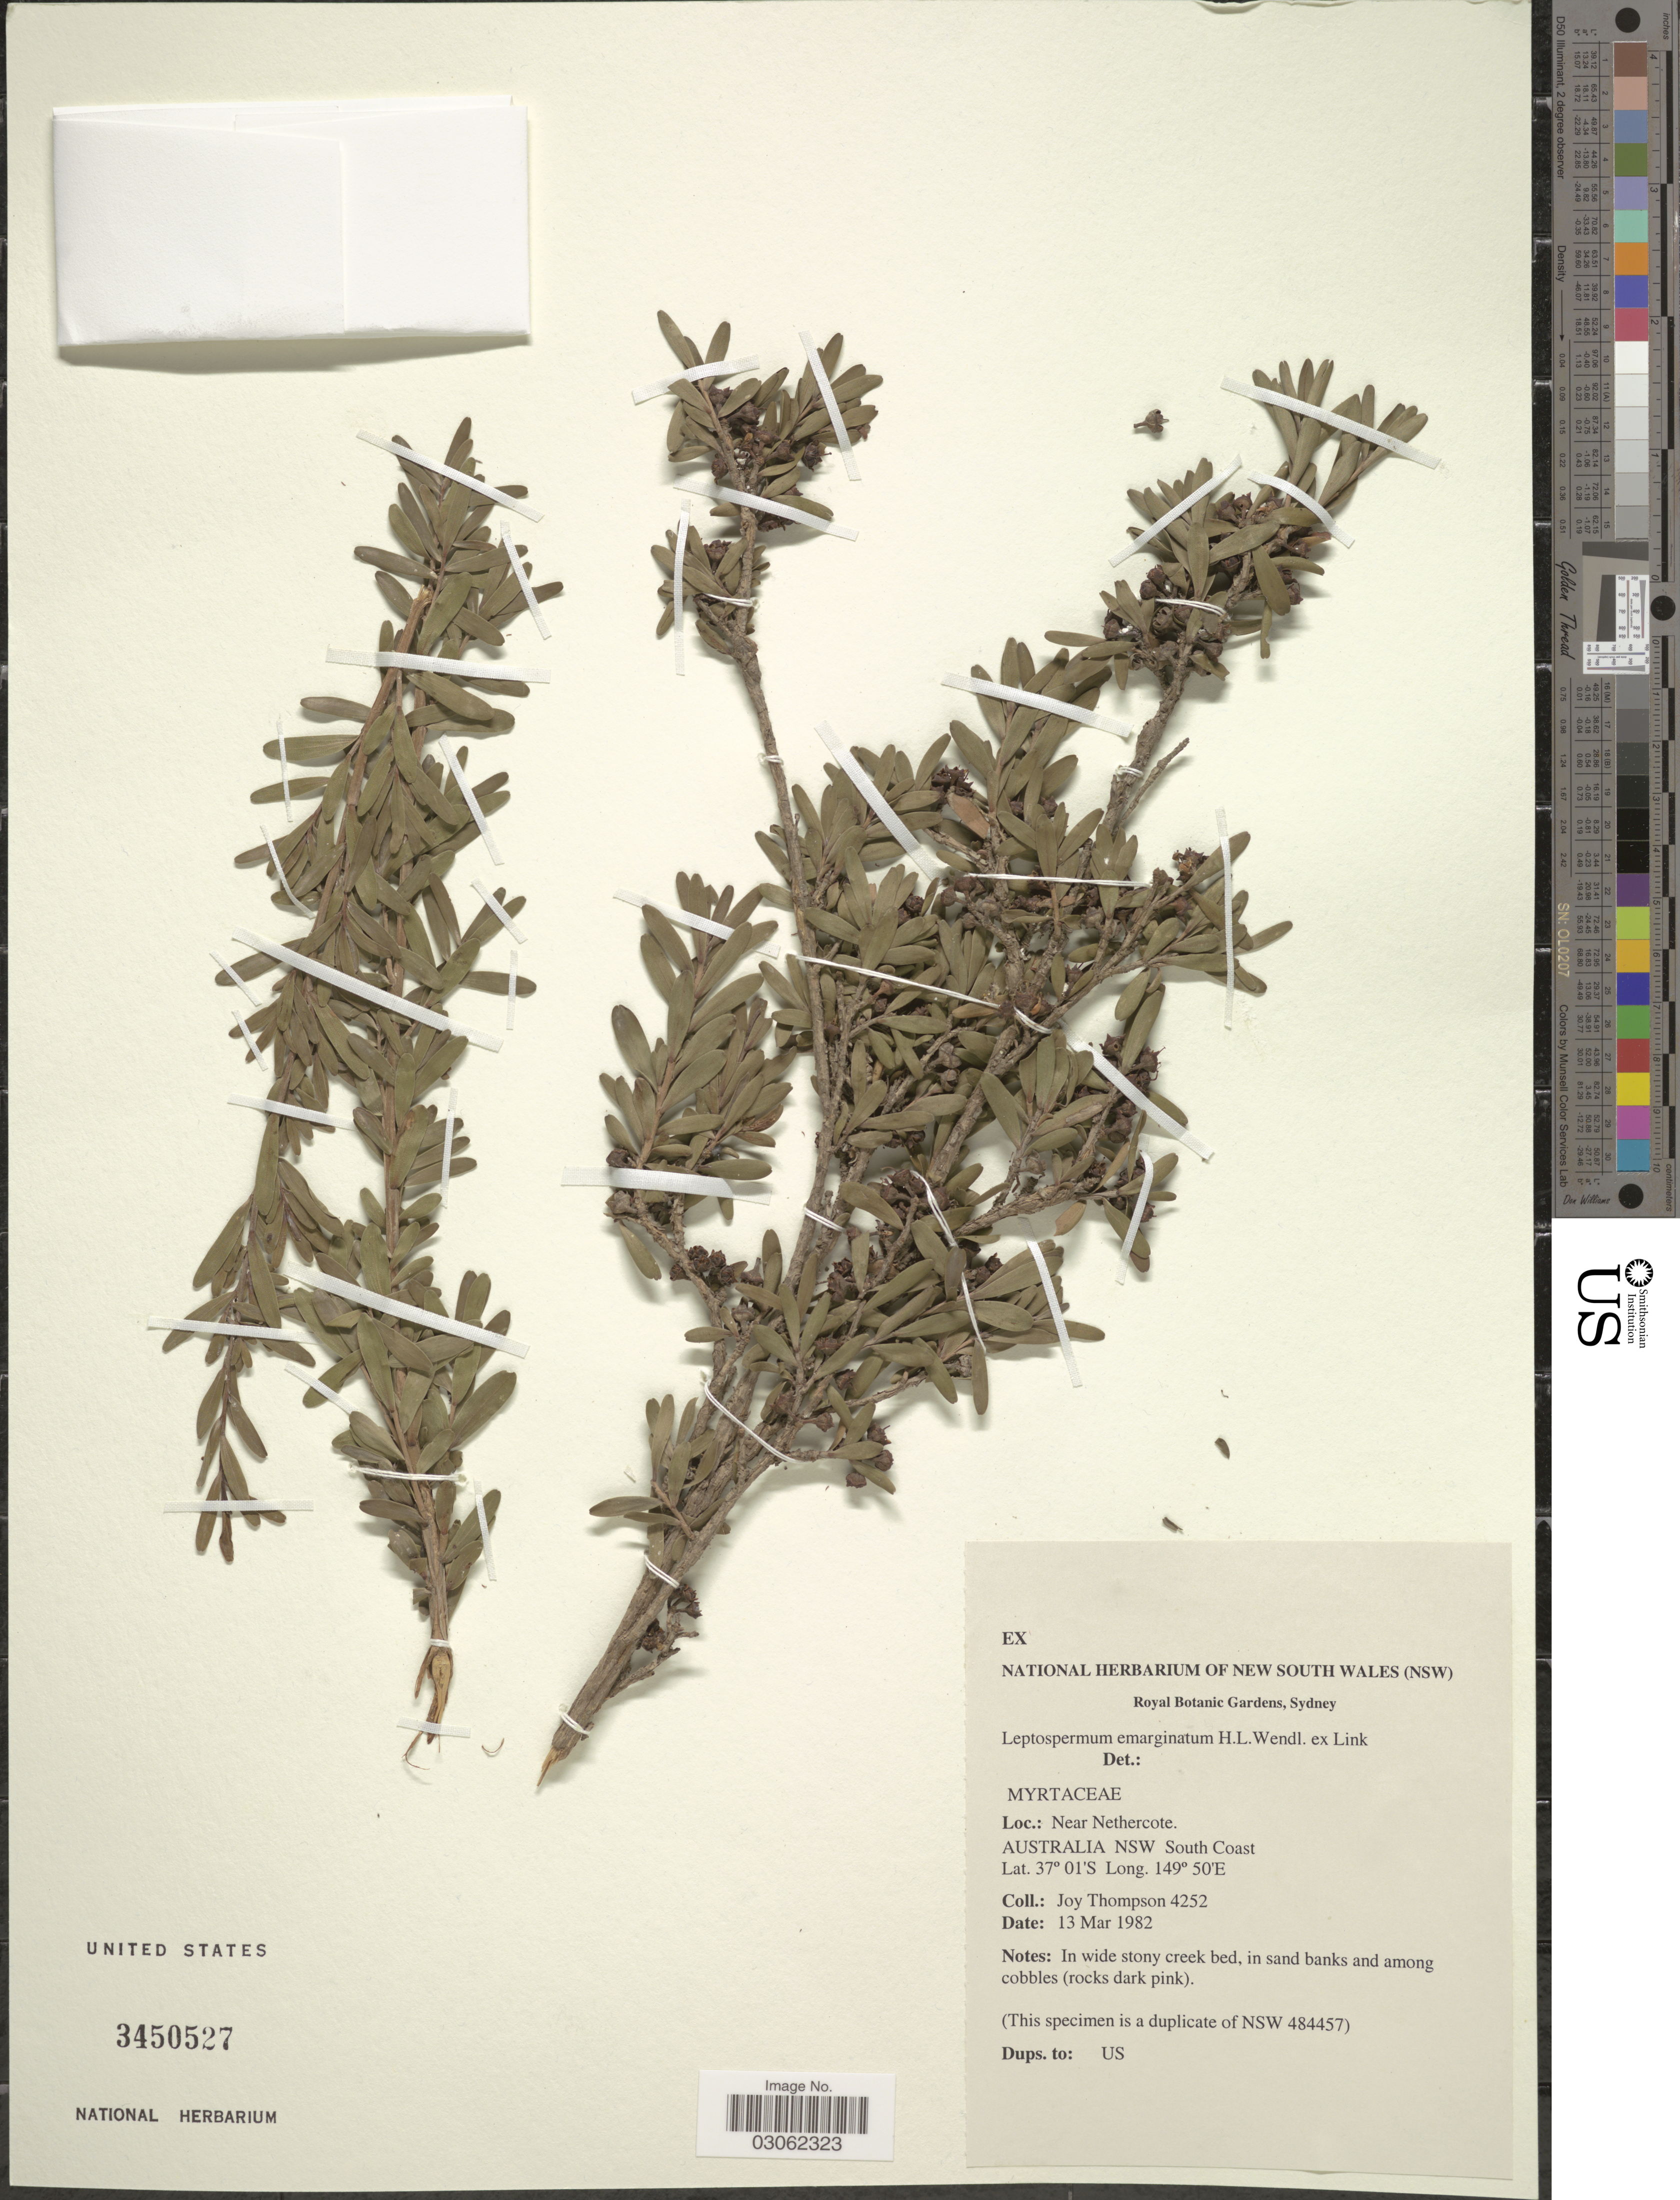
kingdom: Plantae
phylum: Tracheophyta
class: Magnoliopsida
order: Myrtales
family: Myrtaceae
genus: Leptospermum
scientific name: Leptospermum emarginatum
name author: H.L. Wendl. ex Link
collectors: J. Thompson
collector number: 4252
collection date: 1982-03-13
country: Australia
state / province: New South Wales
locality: Near Nethercote. AUSTRALIA NSW South Coast.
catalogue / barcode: US 3450527